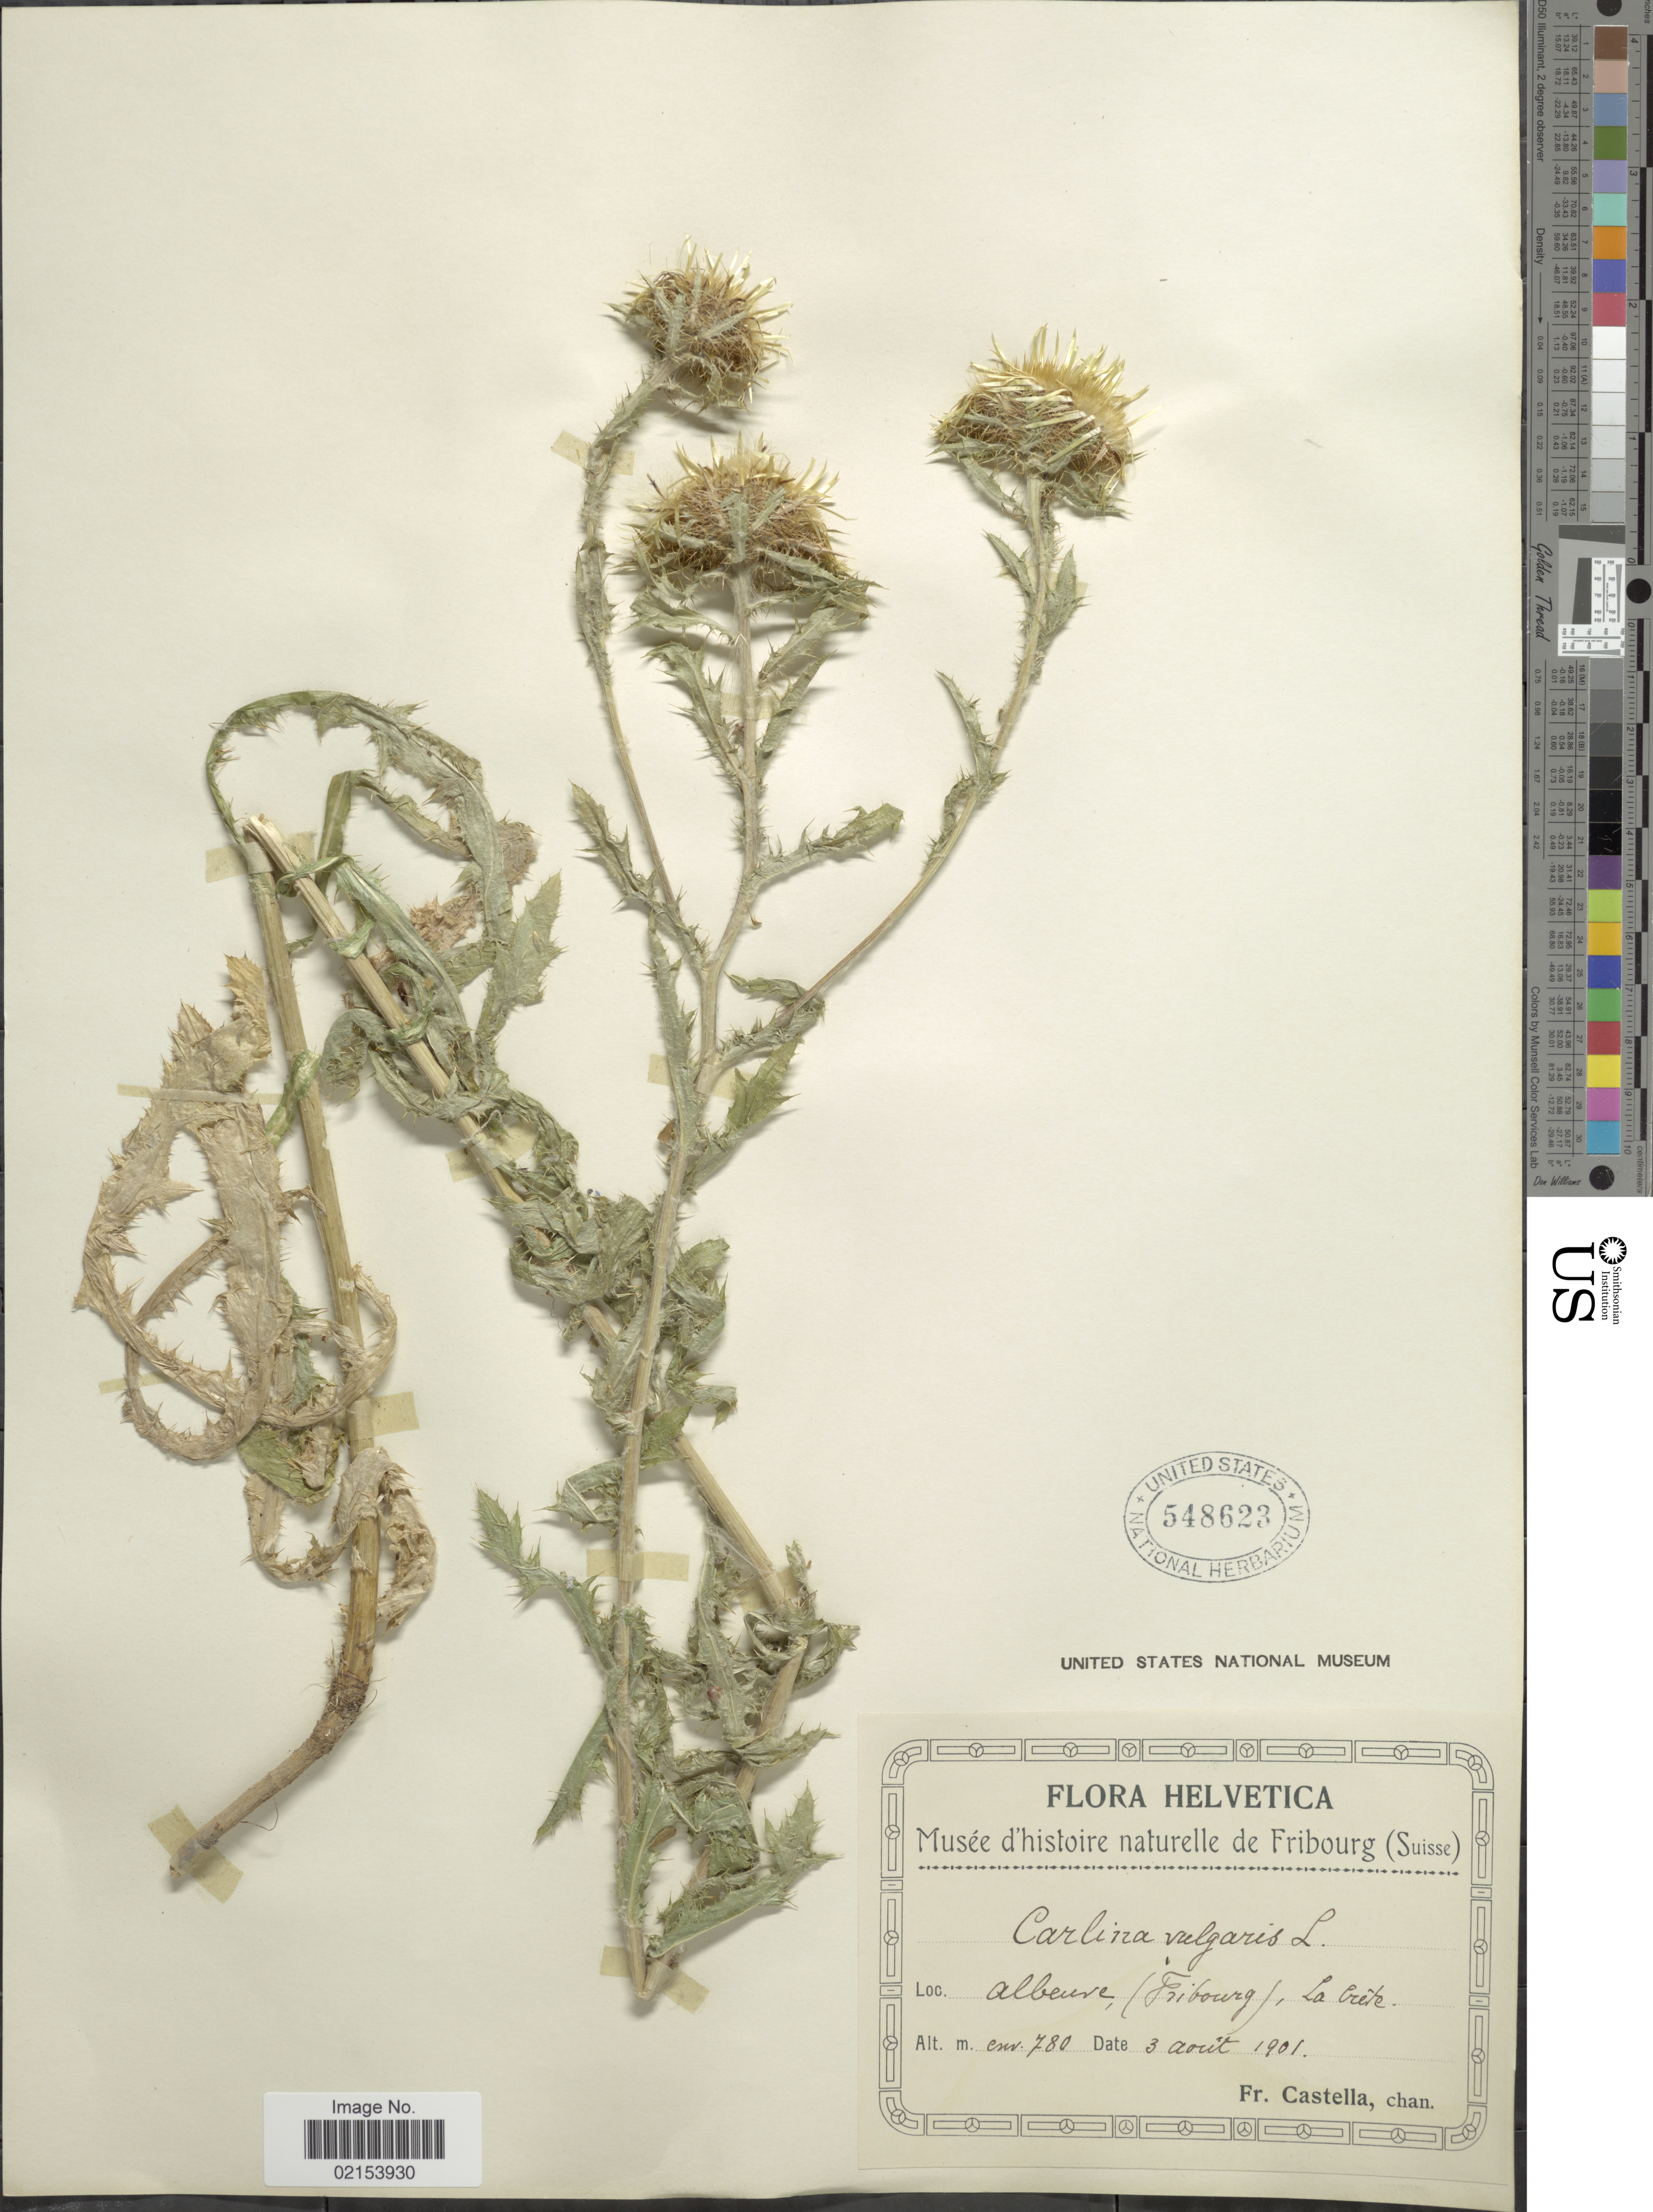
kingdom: Plantae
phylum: Tracheophyta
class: Magnoliopsida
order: Asterales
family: Asteraceae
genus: Carlina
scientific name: Carlina vulgaris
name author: L.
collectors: Fr. Castella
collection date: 1901-08-03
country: Switzerland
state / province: Fribourg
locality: Albeuve, La Crete. Helvetica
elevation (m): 780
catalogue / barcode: US 548623